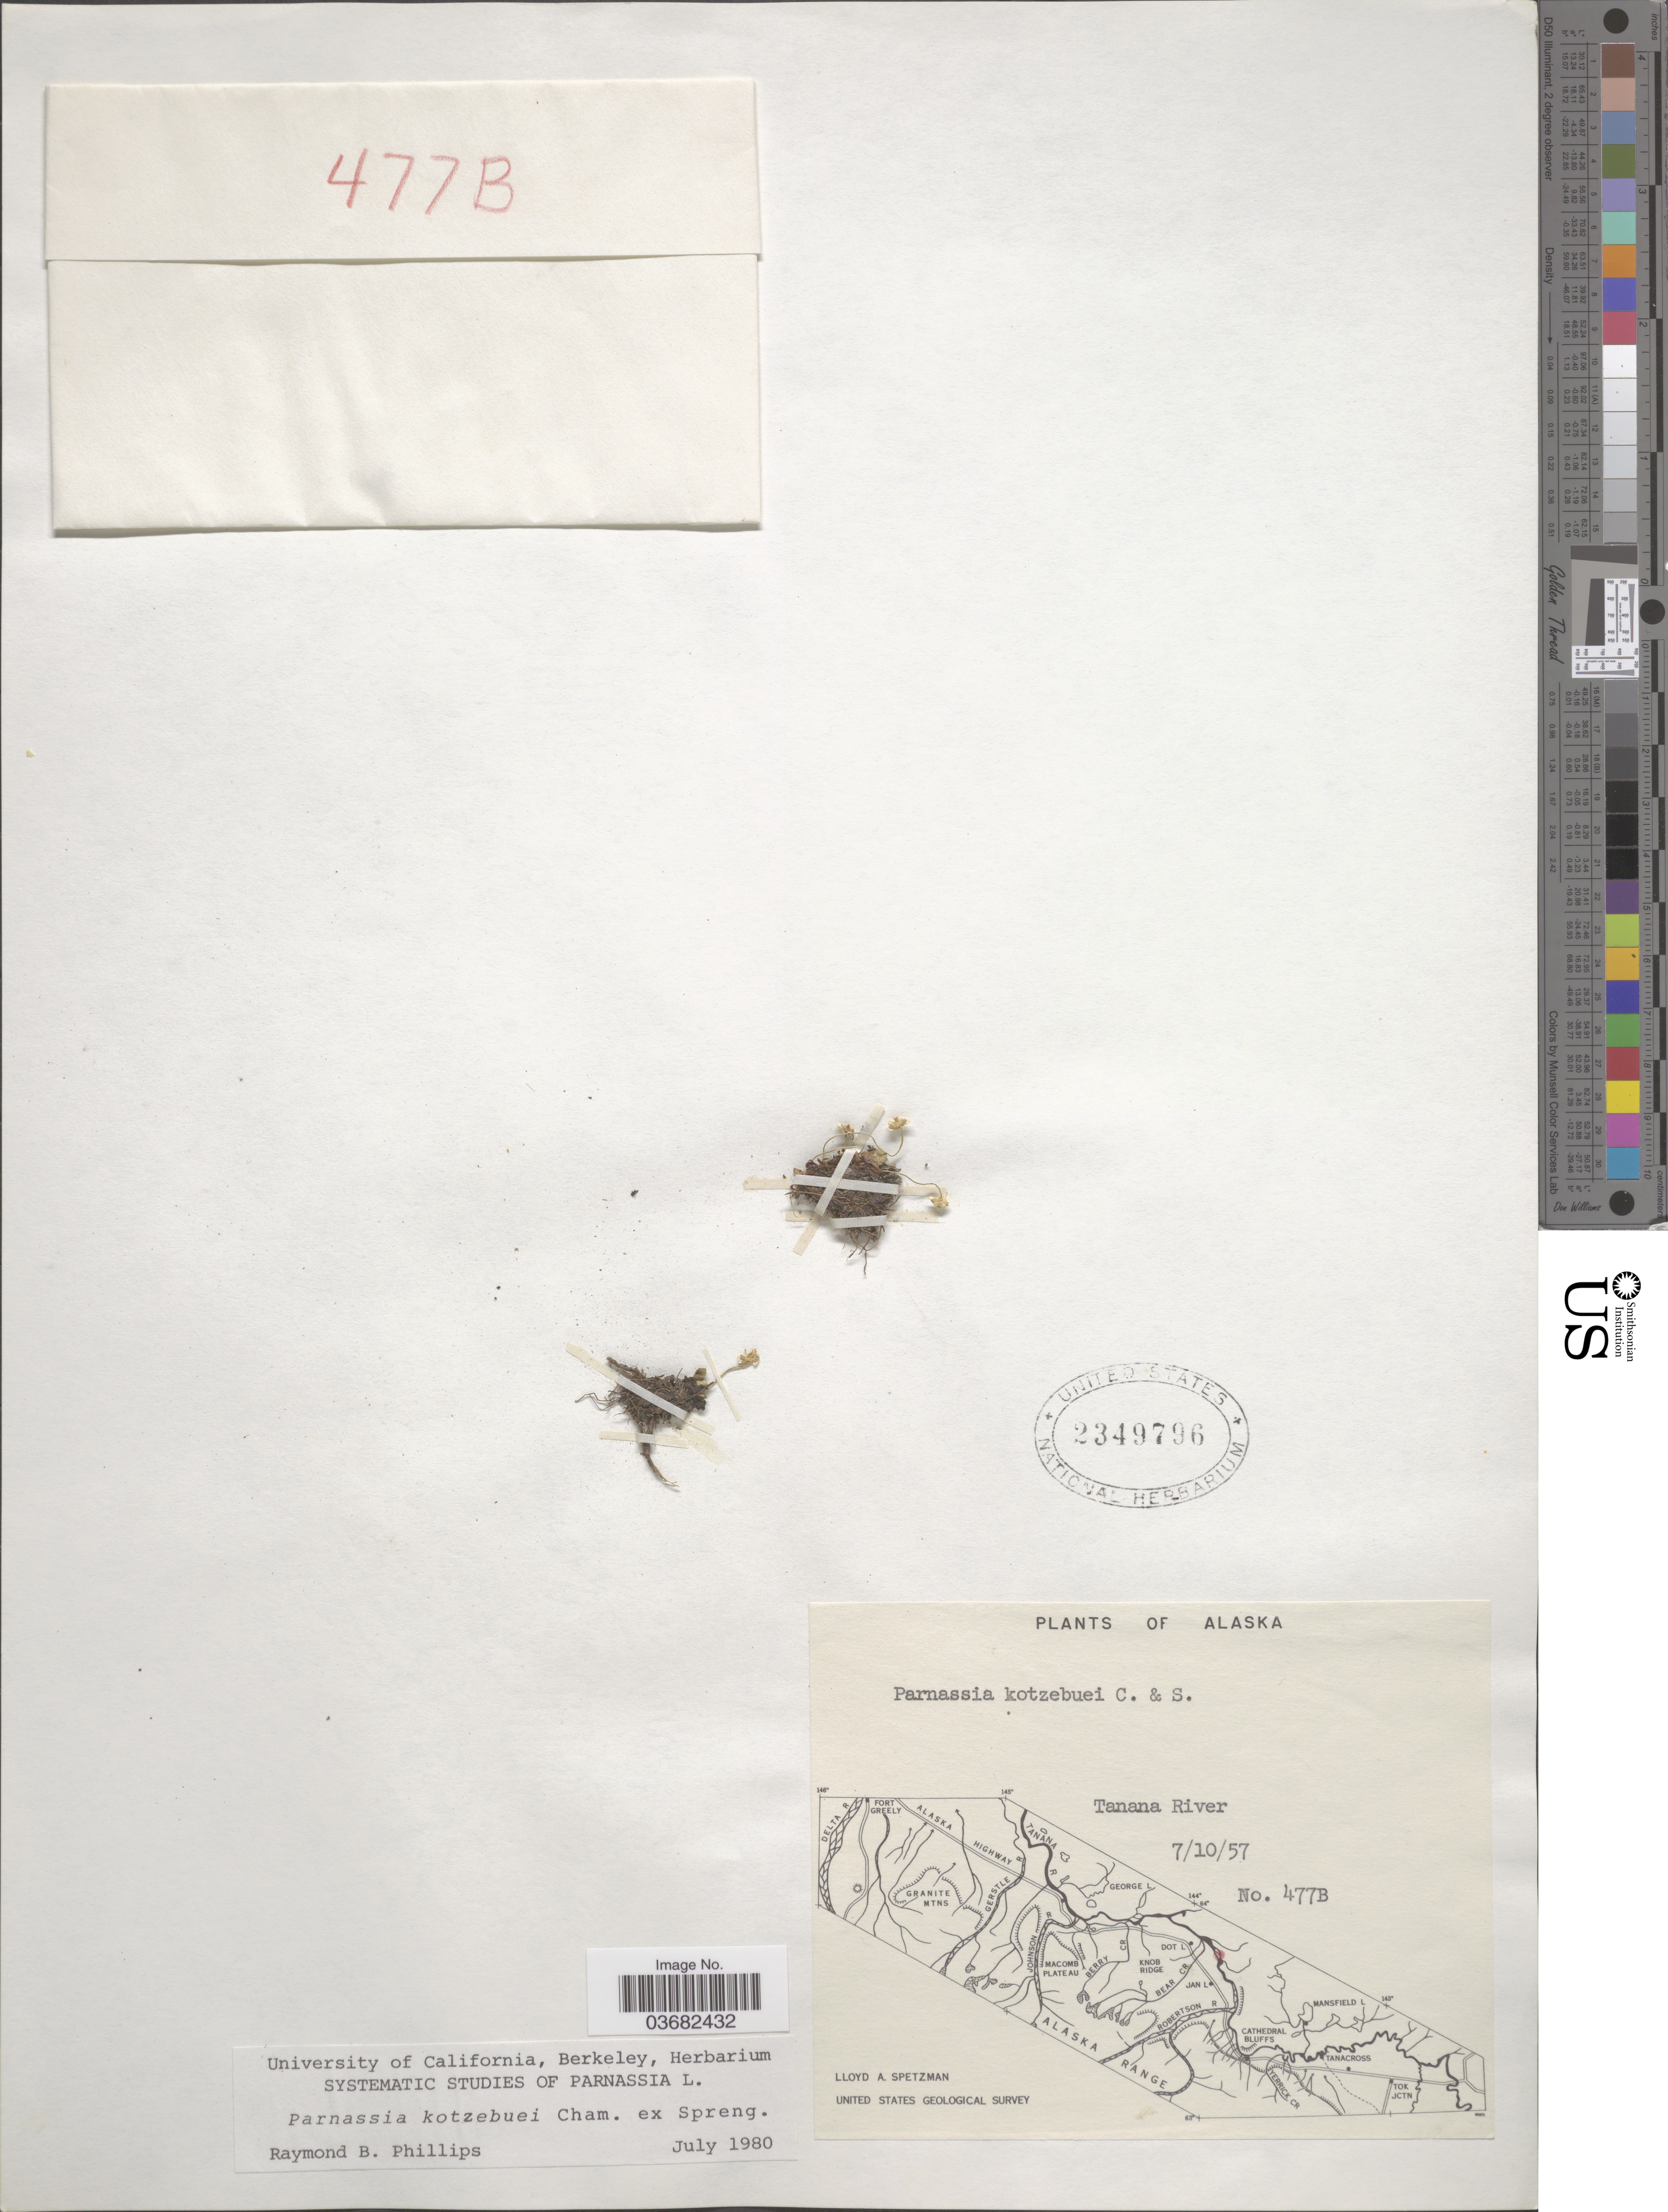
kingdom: Plantae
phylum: Tracheophyta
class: Magnoliopsida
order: Celastrales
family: Parnassiaceae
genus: Parnassia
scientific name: Parnassia kotzebuei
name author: Cham. ex Spreng.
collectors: L. Spetzman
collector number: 477B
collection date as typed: Transcribed d/m/y: 10/7/57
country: United States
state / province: Alaska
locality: Tanana River. United States Geological Survey.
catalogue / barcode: US 2349796